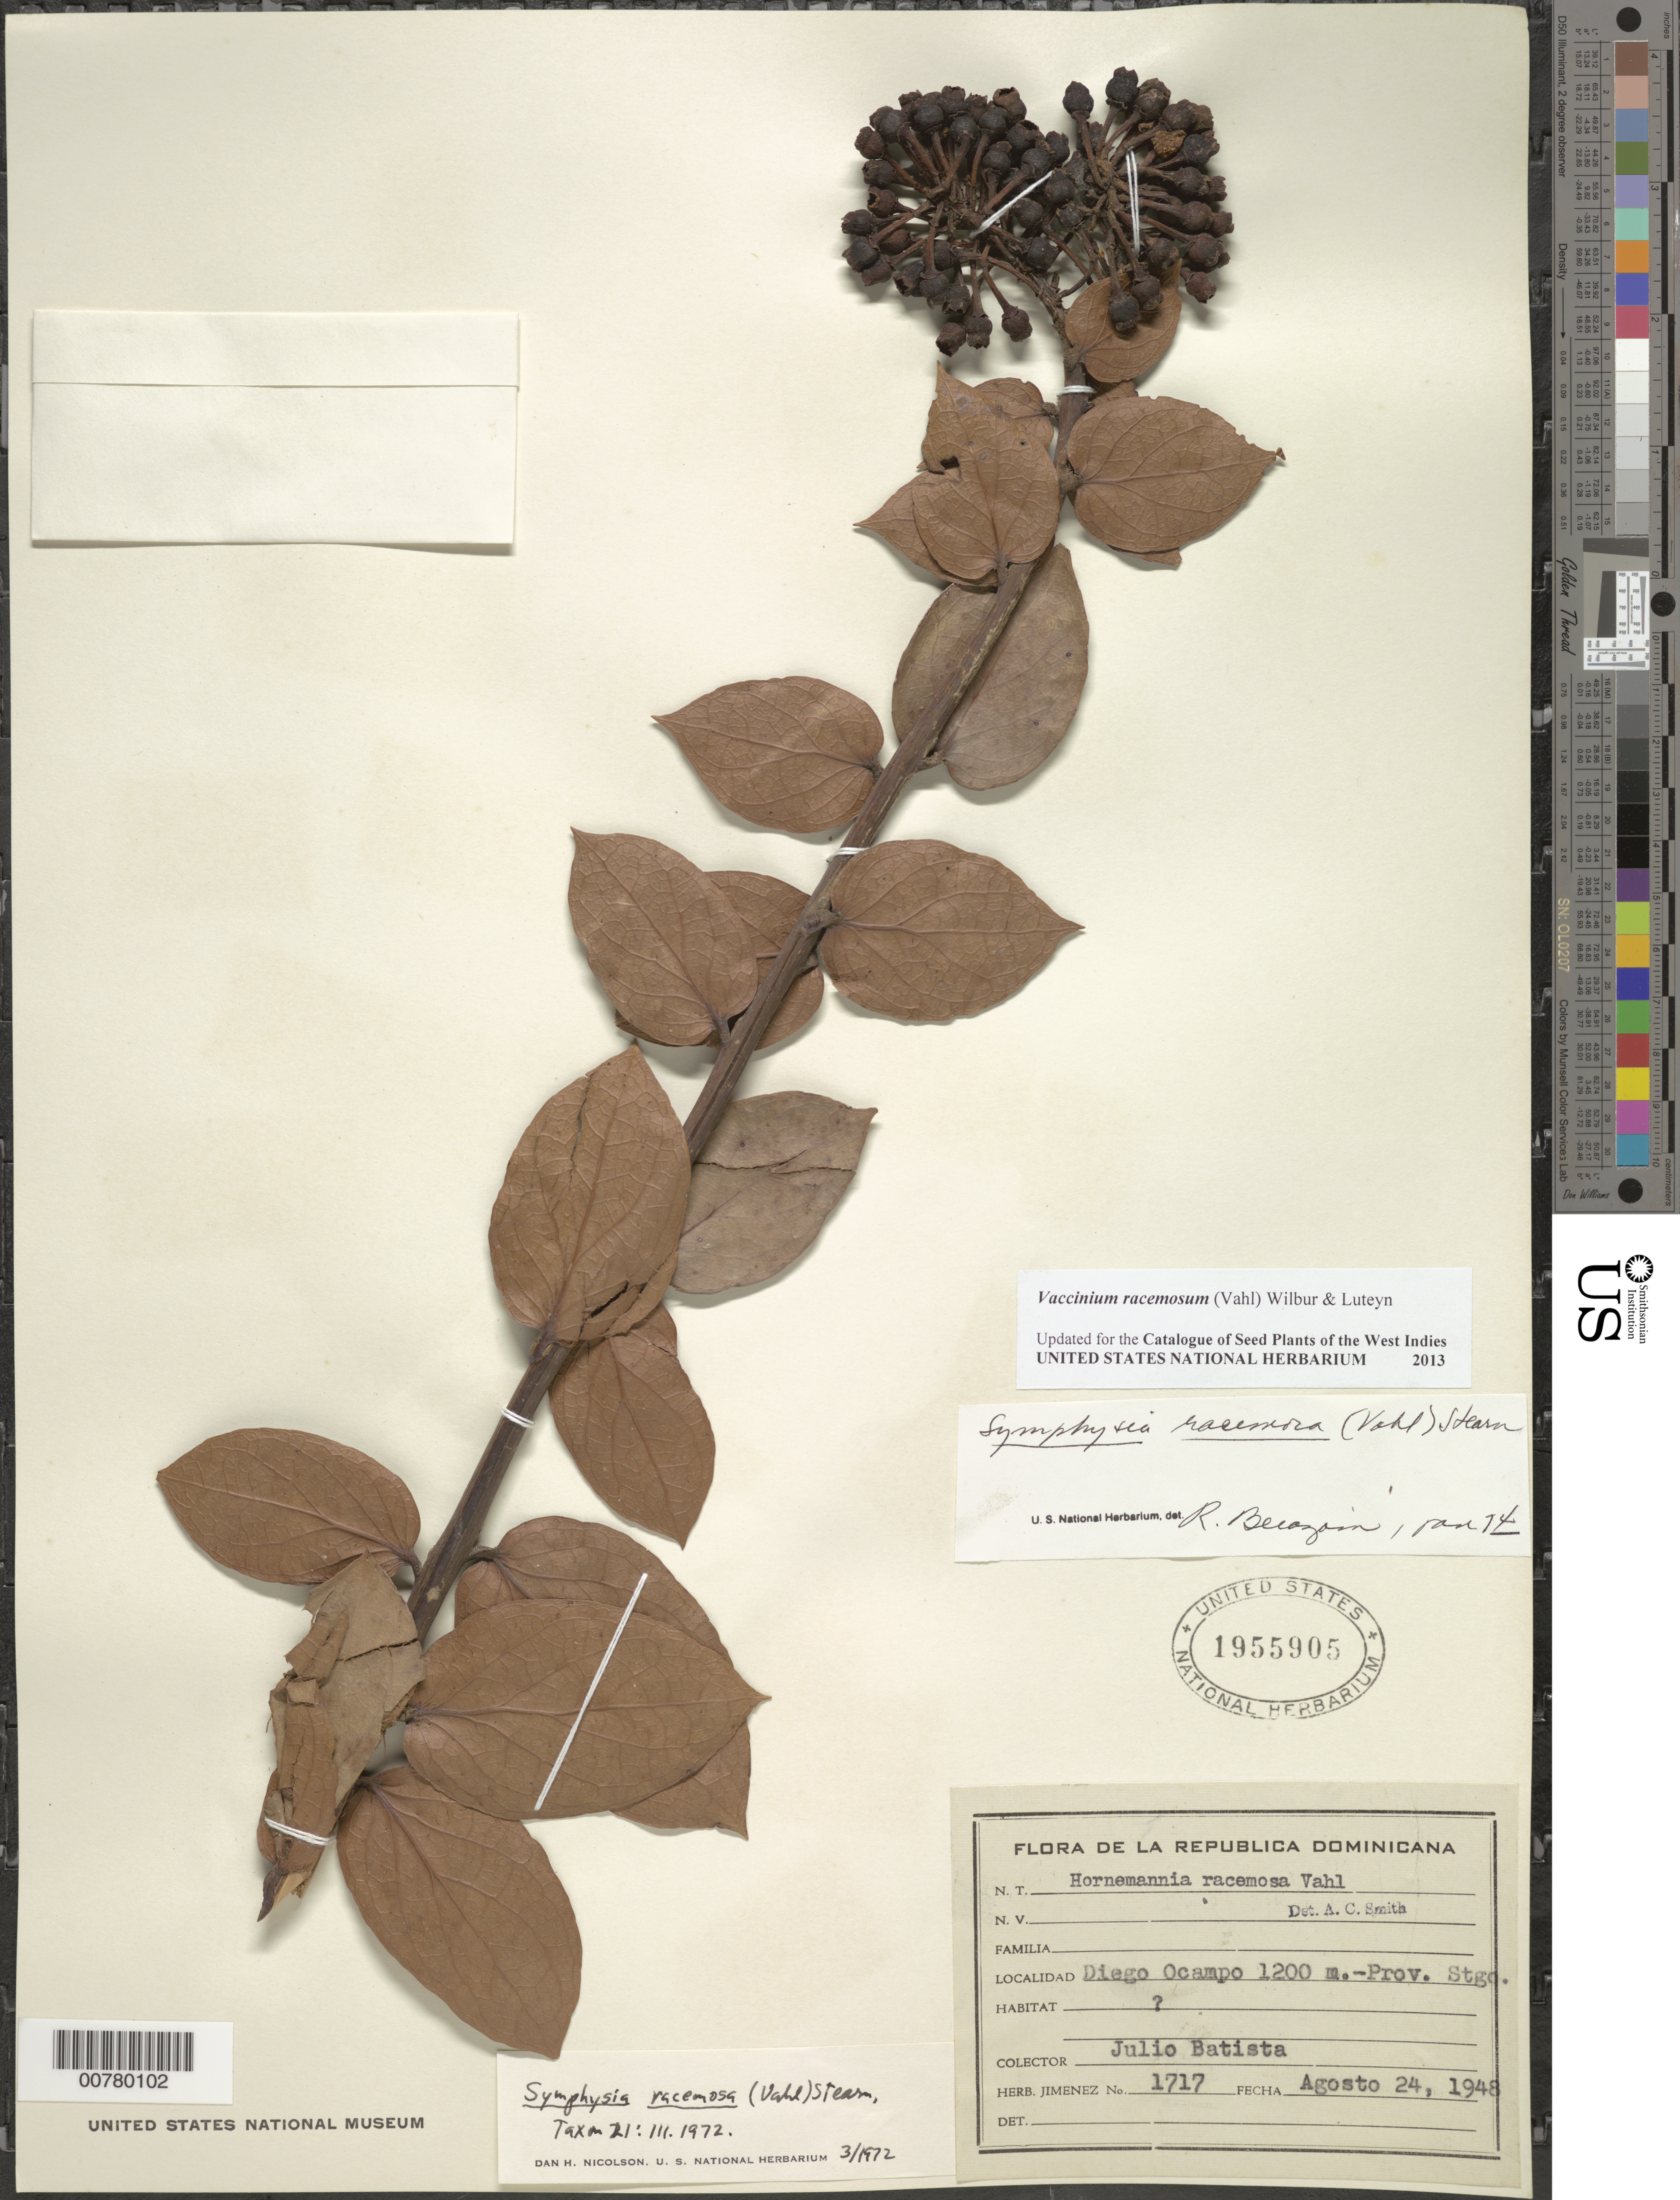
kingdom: Plantae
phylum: Tracheophyta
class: Magnoliopsida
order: Ericales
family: Ericaceae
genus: Vaccinium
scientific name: Vaccinium racemosum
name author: (Vahl) Wilbur & Luteyn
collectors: J. Batista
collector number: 1717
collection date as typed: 24 Aug 1948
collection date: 1948-08-24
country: Dominican Republic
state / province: Santiago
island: Hispaniola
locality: Diego Ocampo.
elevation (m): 1200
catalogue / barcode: US 1955905